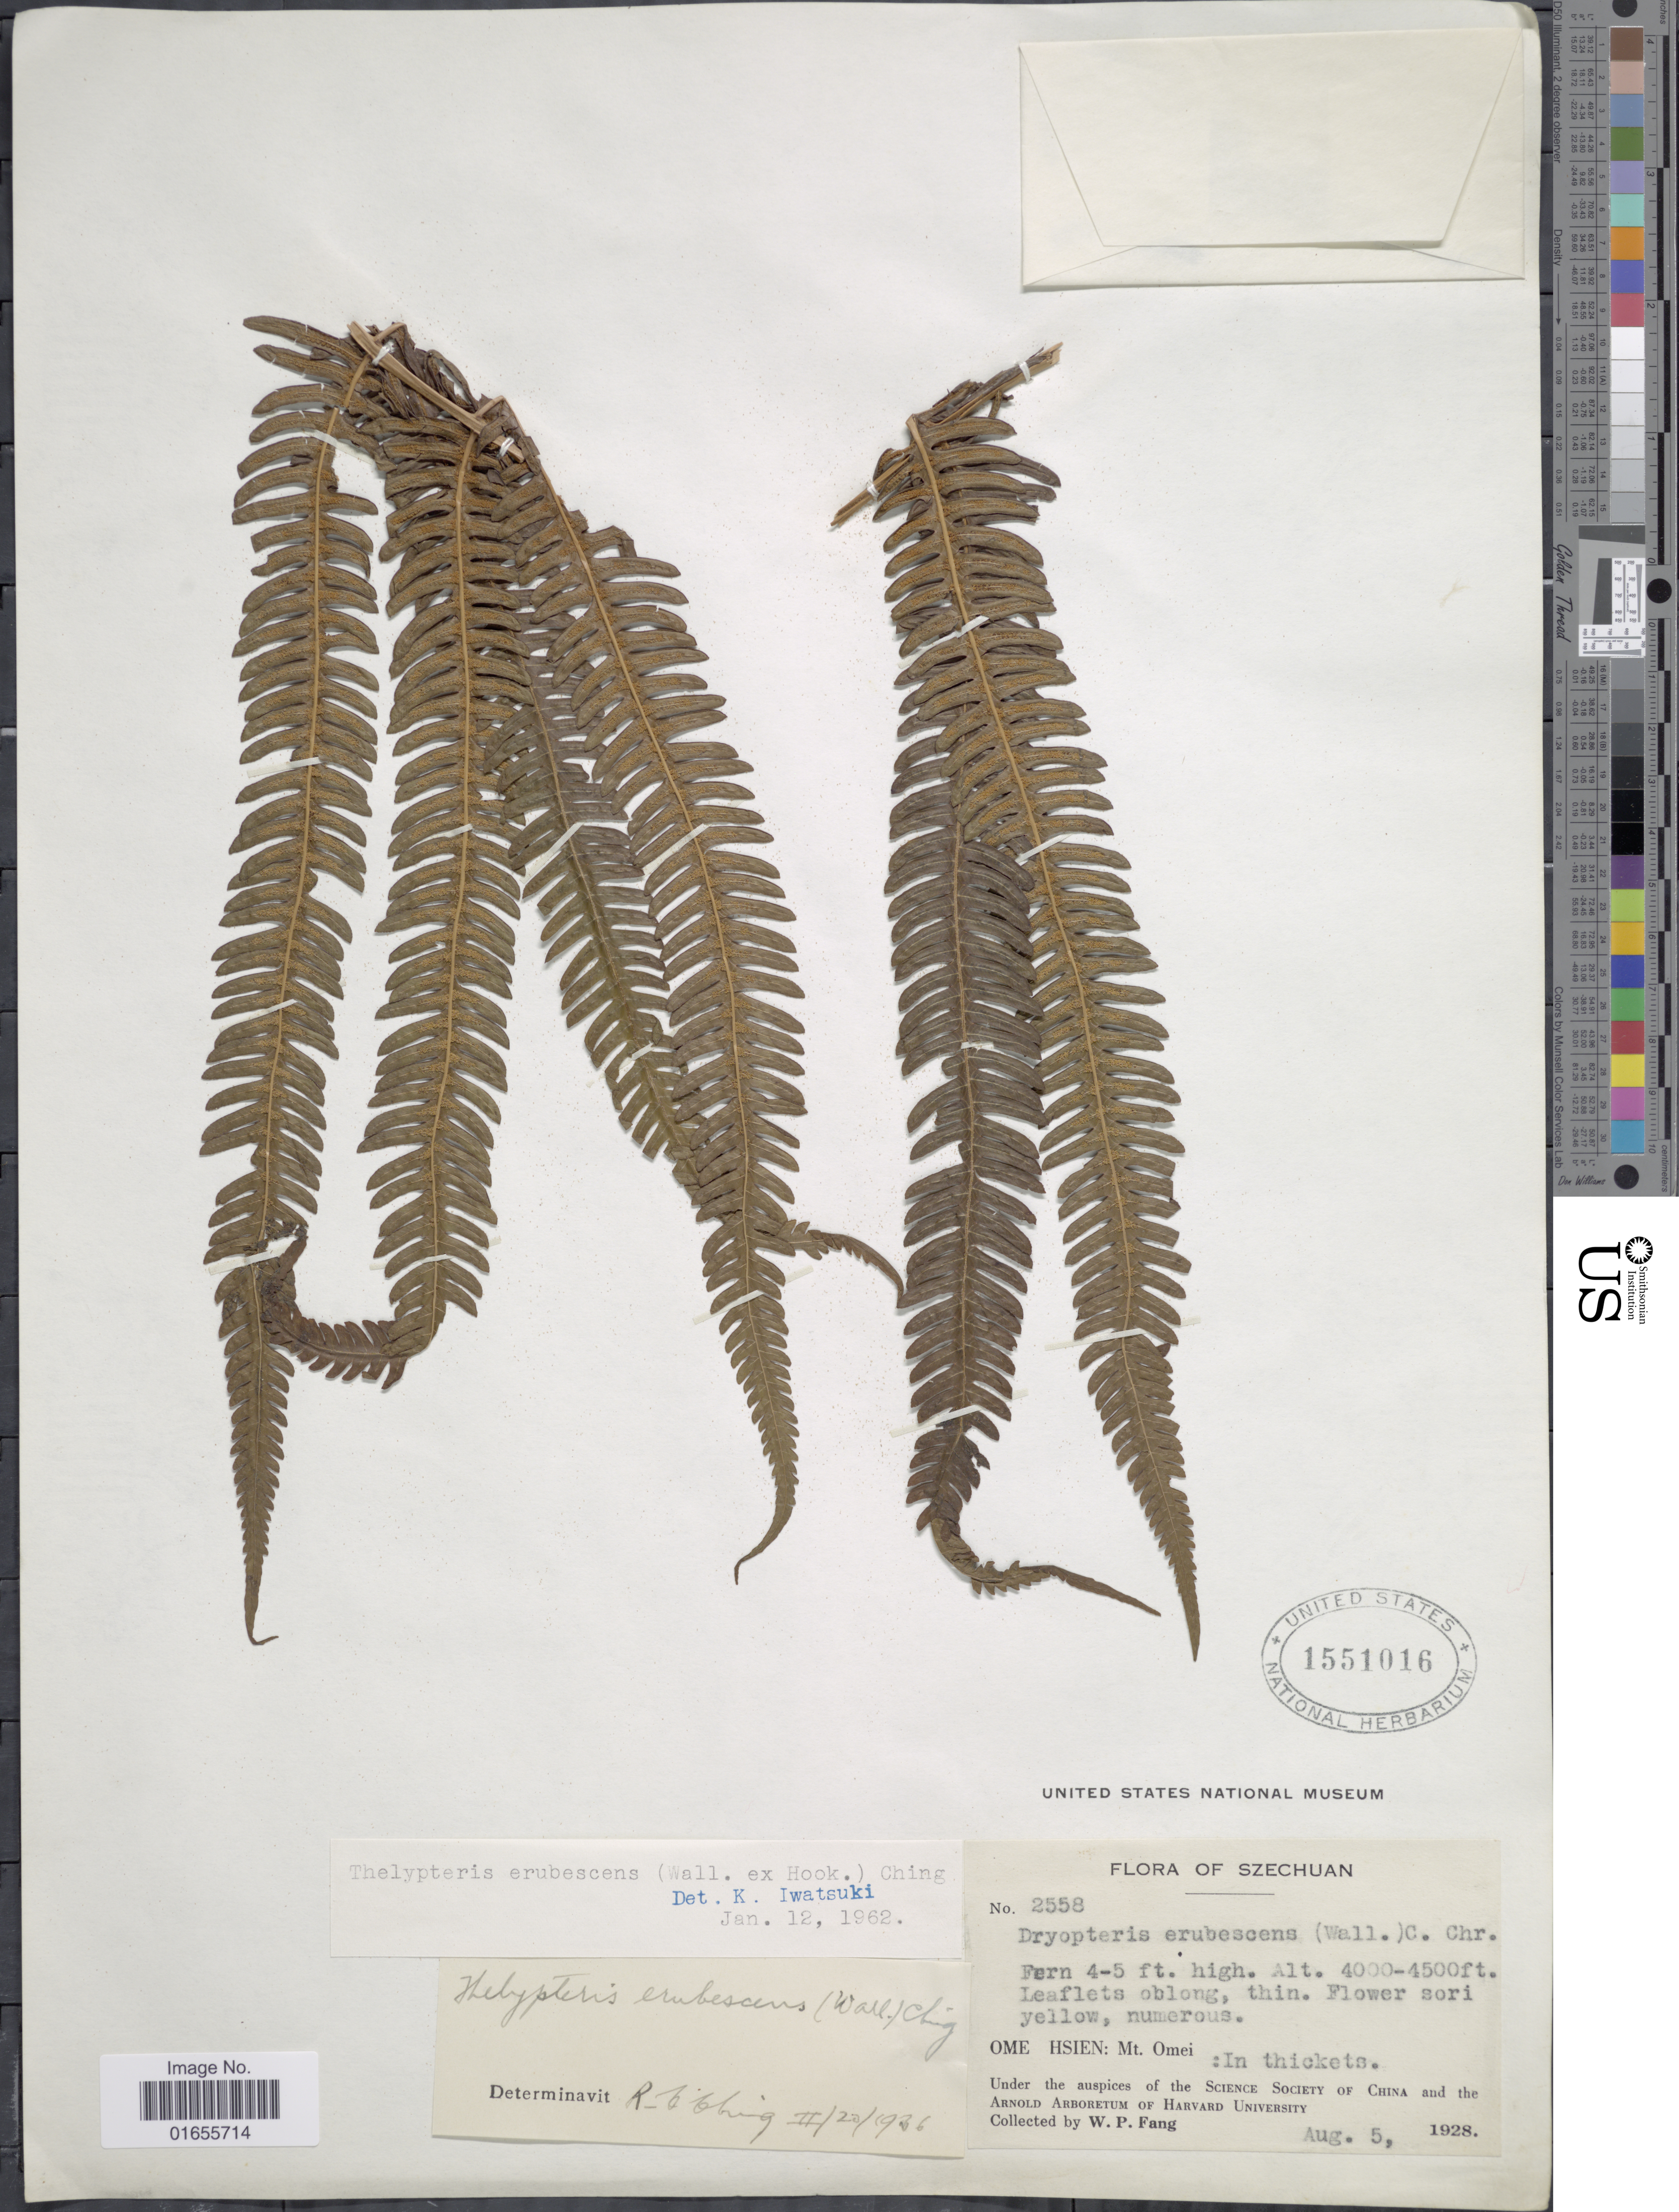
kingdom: Plantae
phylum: Tracheophyta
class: Polypodiopsida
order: Polypodiales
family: Thelypteridaceae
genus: Glaphyropteridopsis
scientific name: Glaphyropteridopsis erubescens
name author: (Wall. ex Hook.) Ching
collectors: W. P. Fang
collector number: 2558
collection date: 1928-08-05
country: China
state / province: Sichuan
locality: Szechuan, Ome Hsien: Mt. Omei: in thickets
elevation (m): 1219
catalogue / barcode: US 1551016